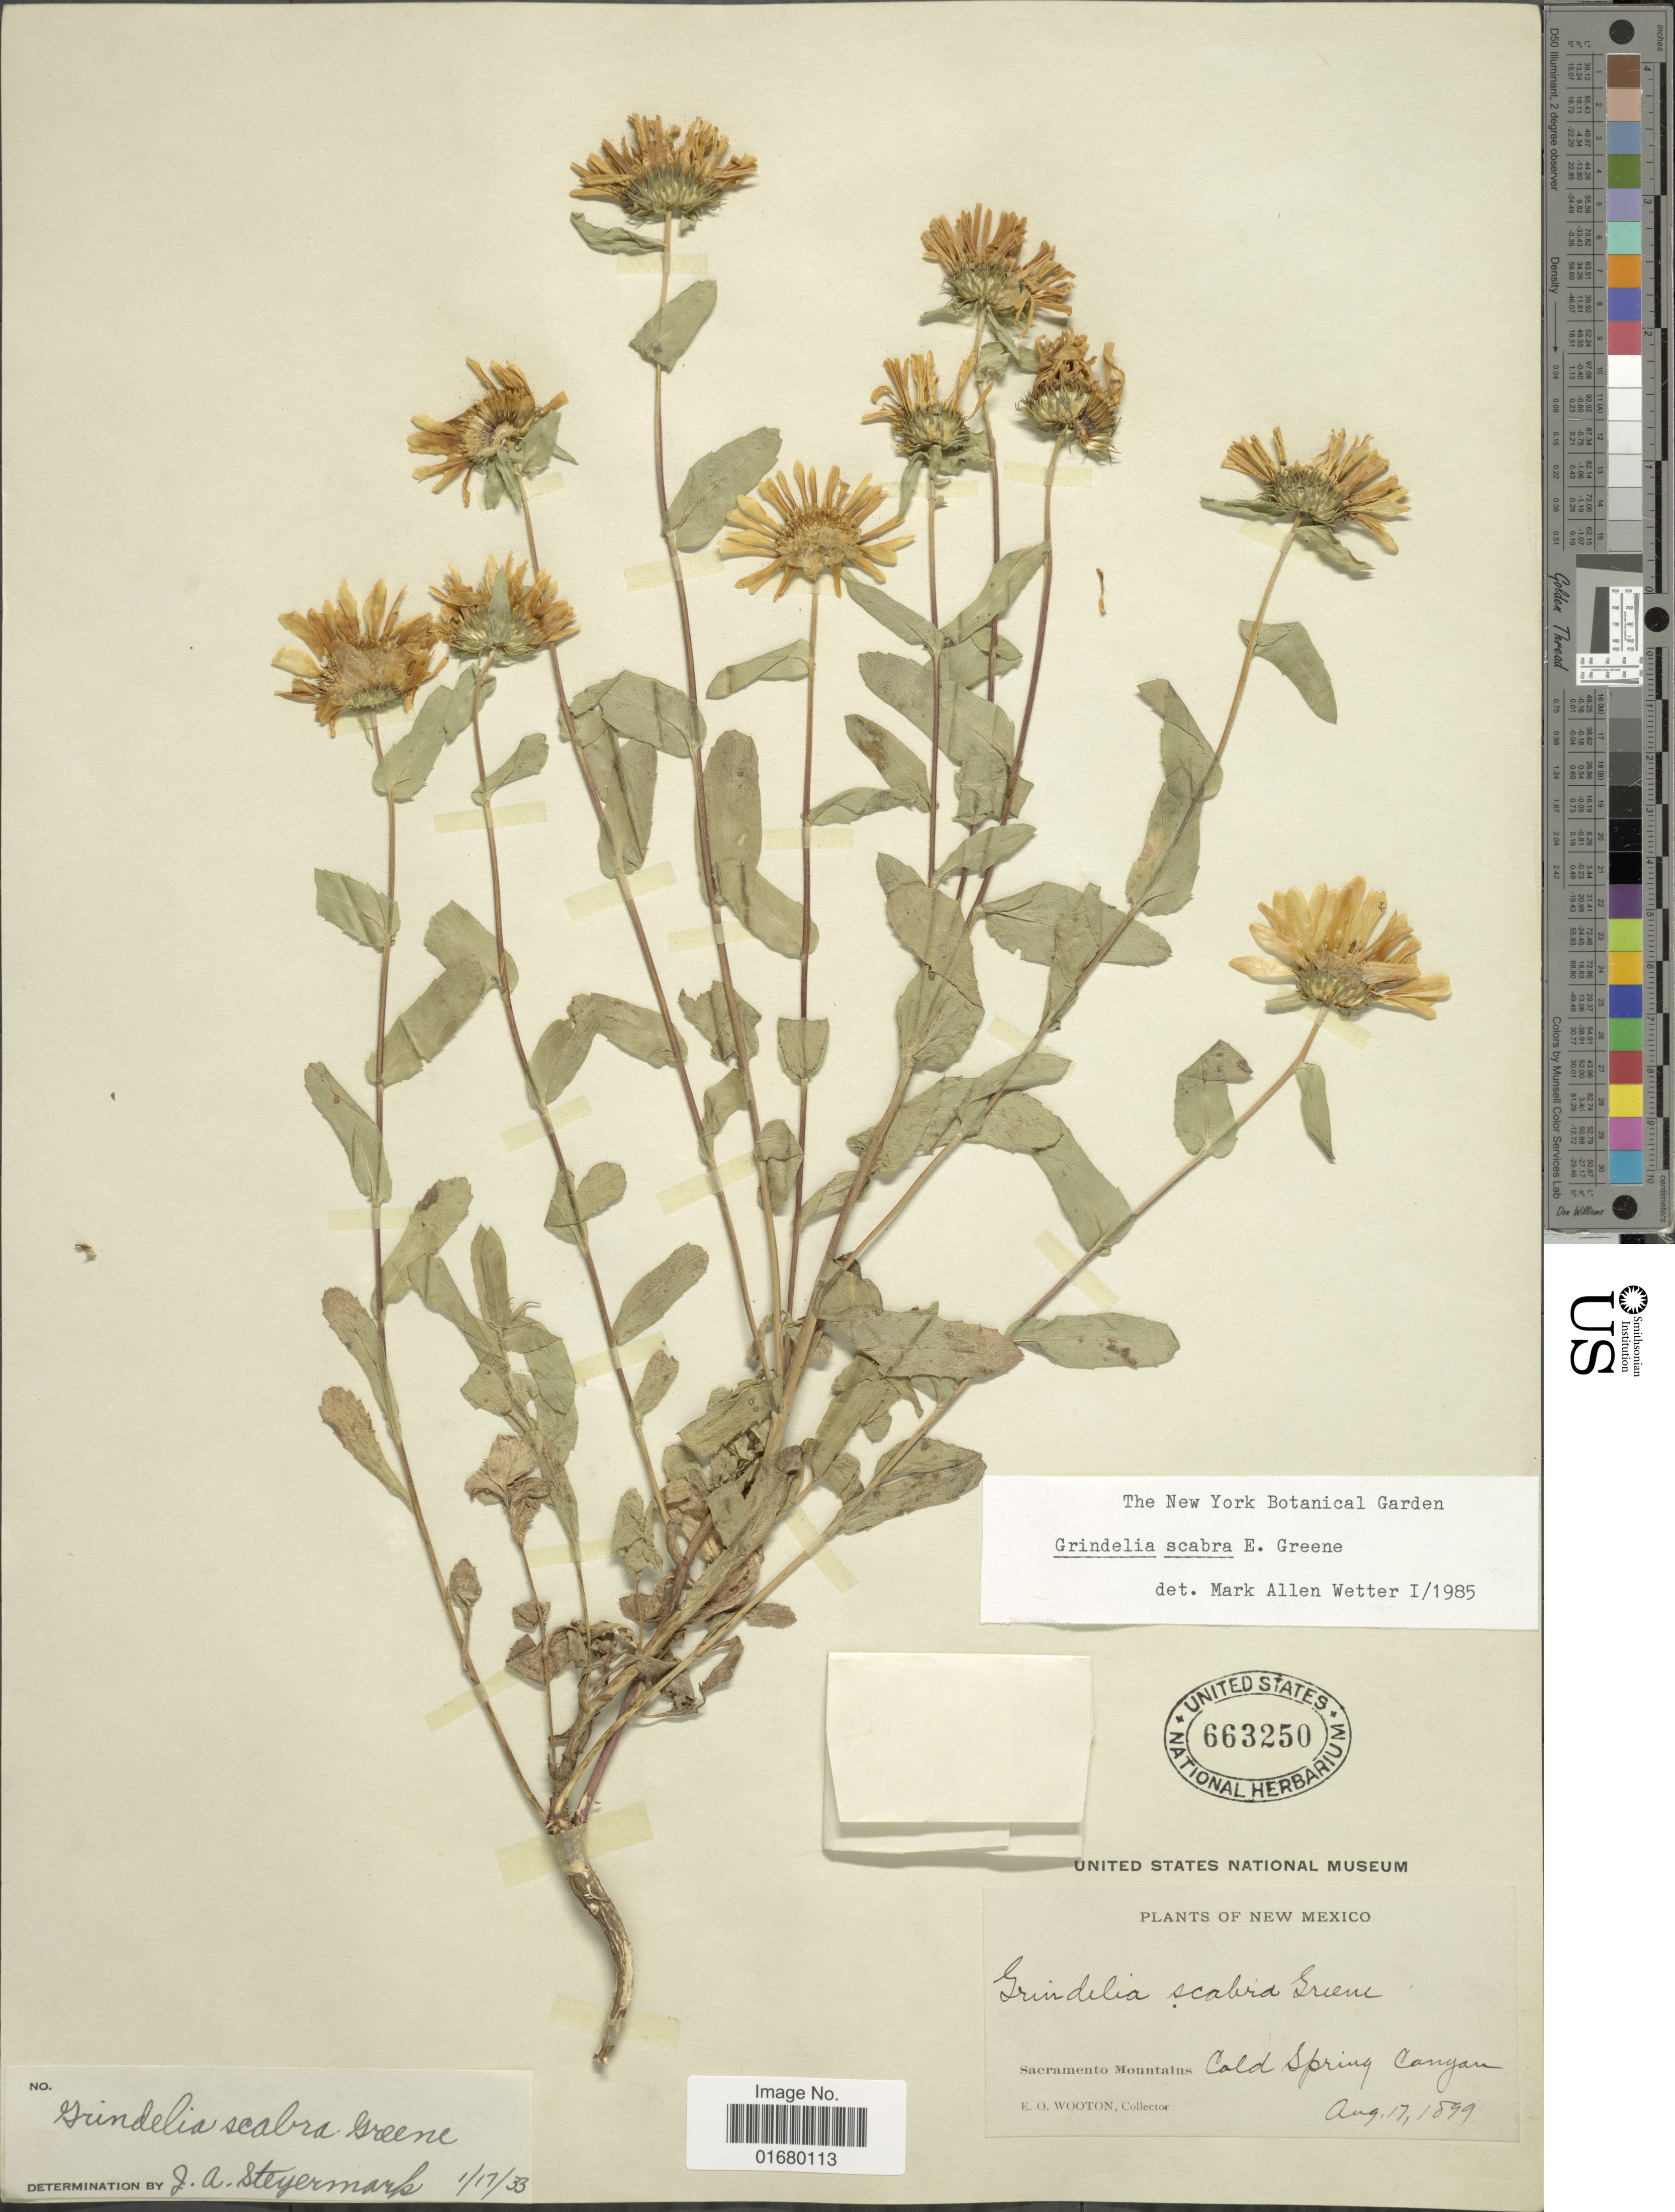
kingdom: Plantae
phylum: Tracheophyta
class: Magnoliopsida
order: Asterales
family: Asteraceae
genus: Grindelia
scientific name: Grindelia scabra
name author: Greene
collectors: E. O. Wooton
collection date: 1899-08-17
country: United States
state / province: New Mexico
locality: Sacramento Mountains, Cold Spring Canyon.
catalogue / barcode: US 663250